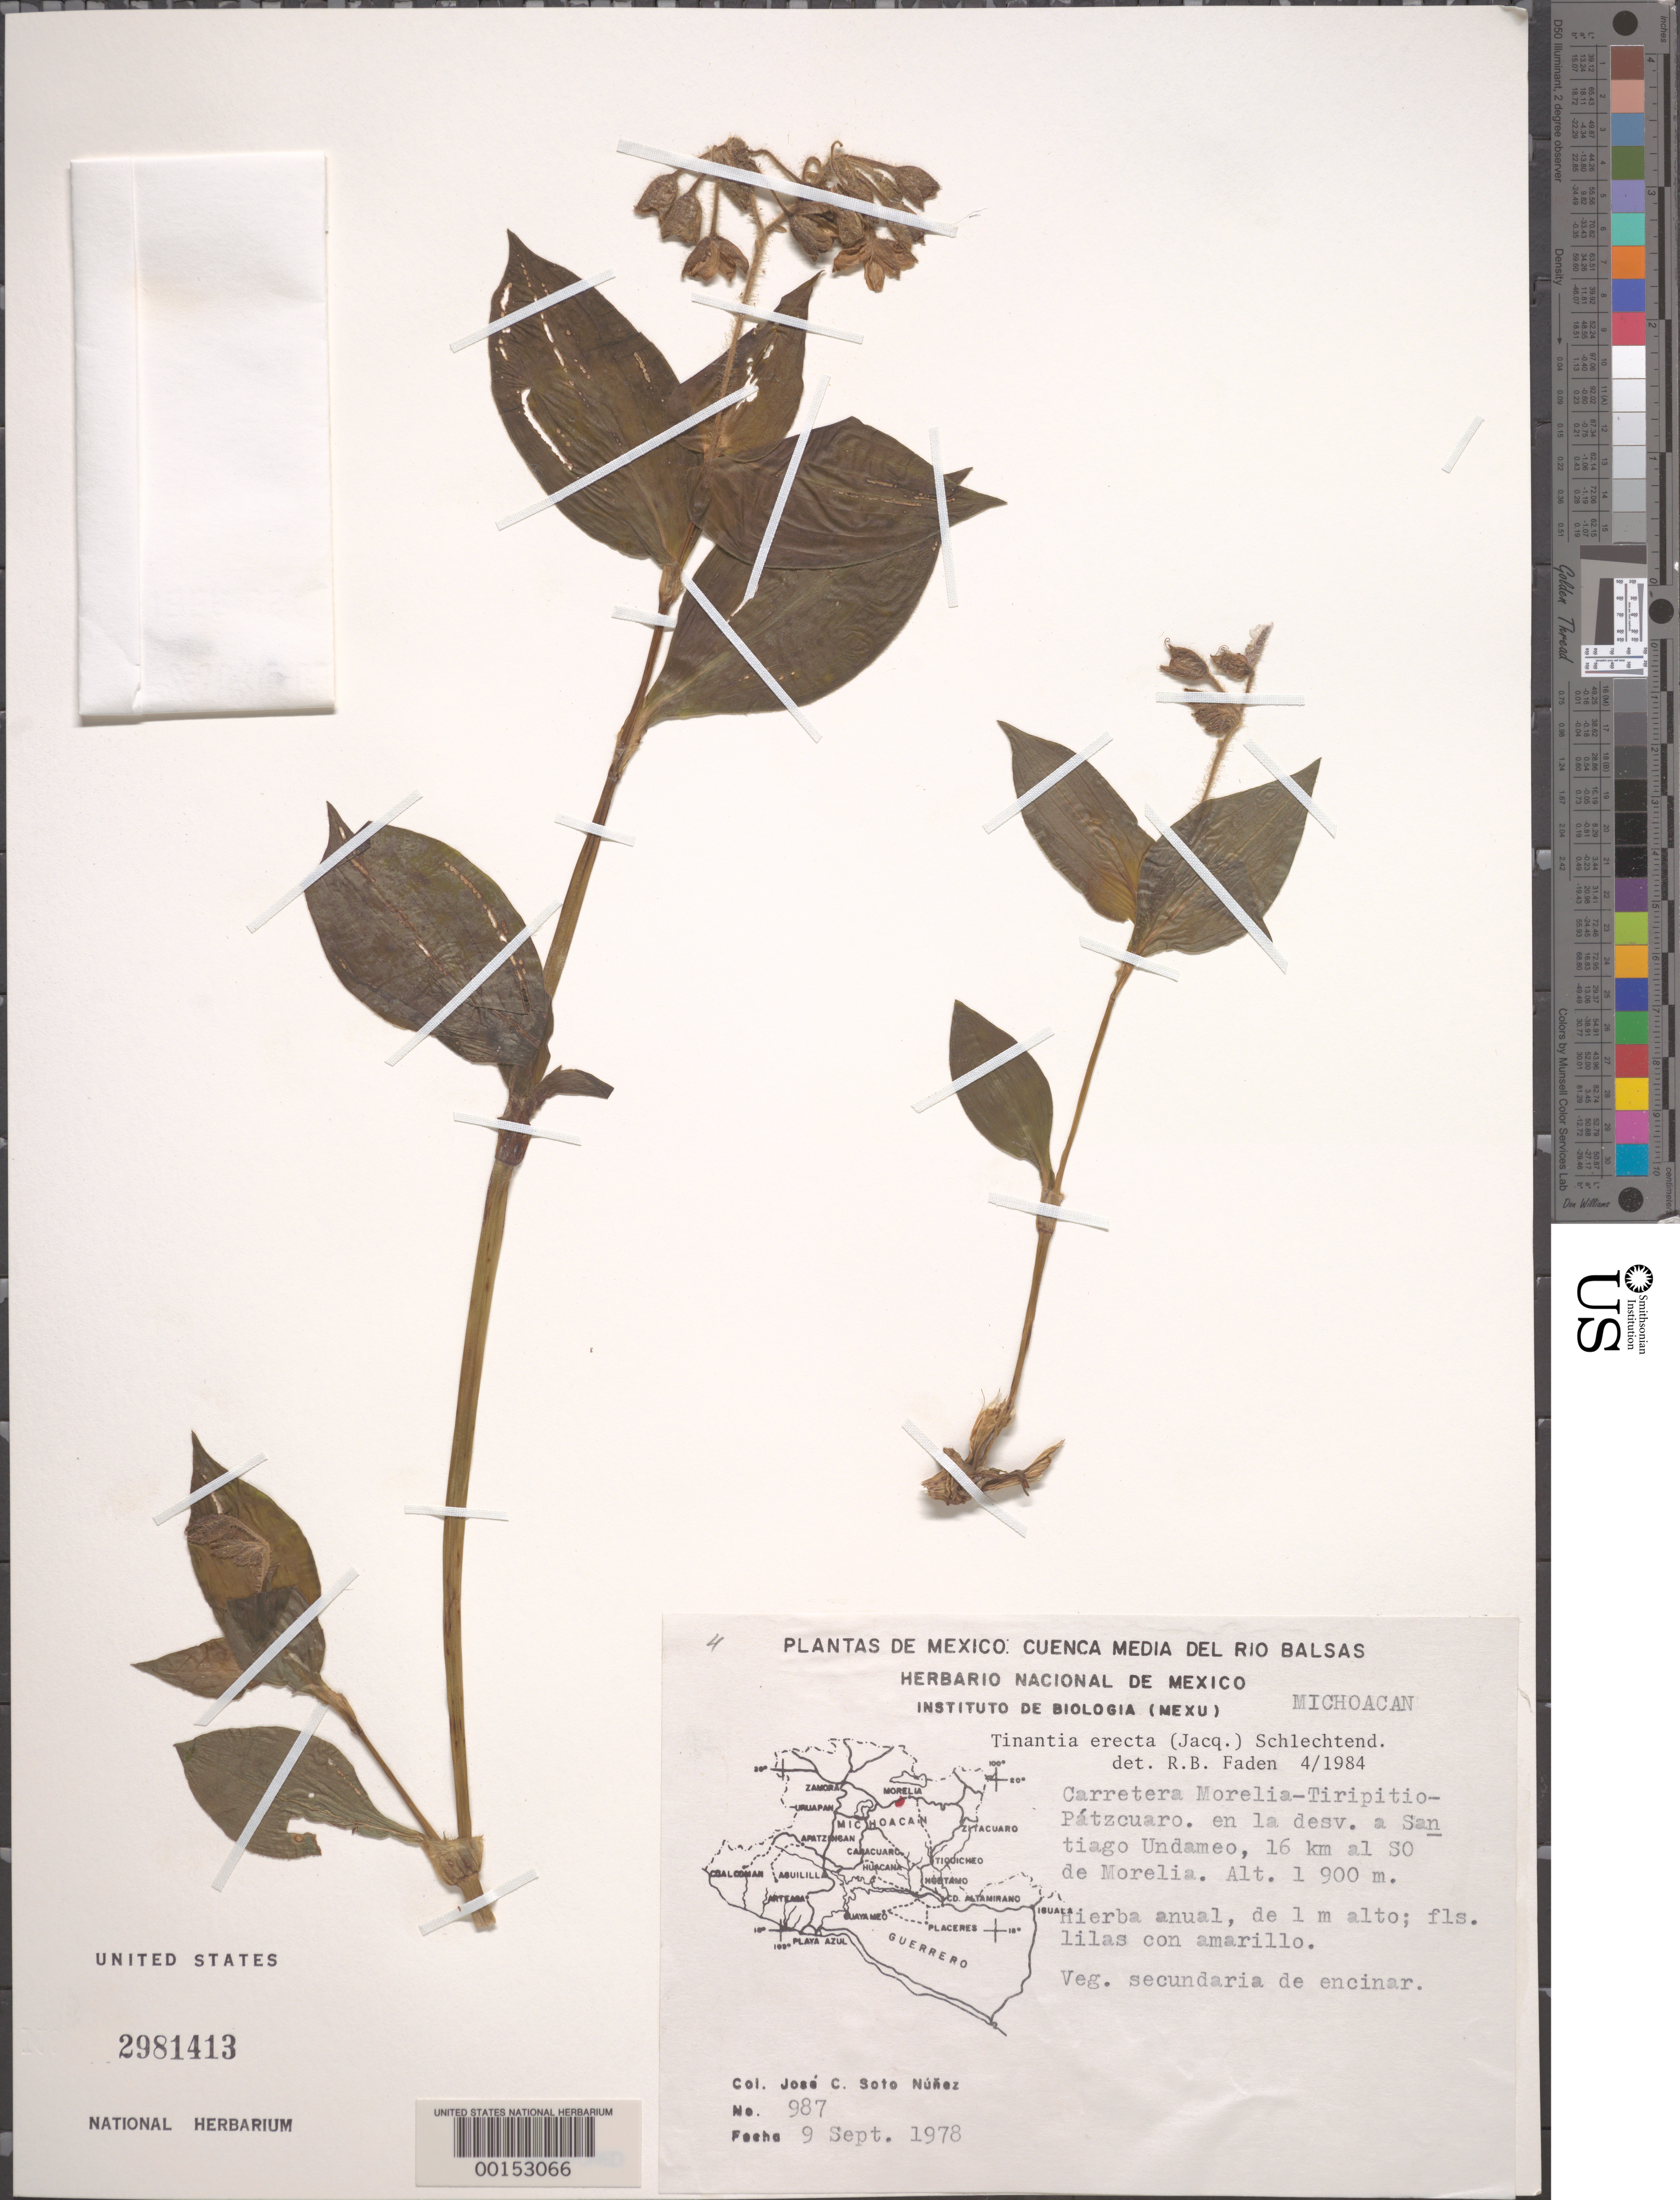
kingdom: Plantae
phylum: Tracheophyta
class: Liliopsida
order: Commelinales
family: Commelinaceae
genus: Tinantia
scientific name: Tinantia erecta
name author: (Jacq.) Fenzl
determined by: Faden, Robert B., (US), Smithsonian Institution - National Museum of Natural History (UNITED STATES)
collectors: J. C. Soto Núñez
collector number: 987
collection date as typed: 09 Sep 1978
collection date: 1978-09-09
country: Mexico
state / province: Michoacán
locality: Santiago undameo, S of Morelia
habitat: Secondary vegitation, oak forest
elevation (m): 1900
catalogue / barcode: US 2981413